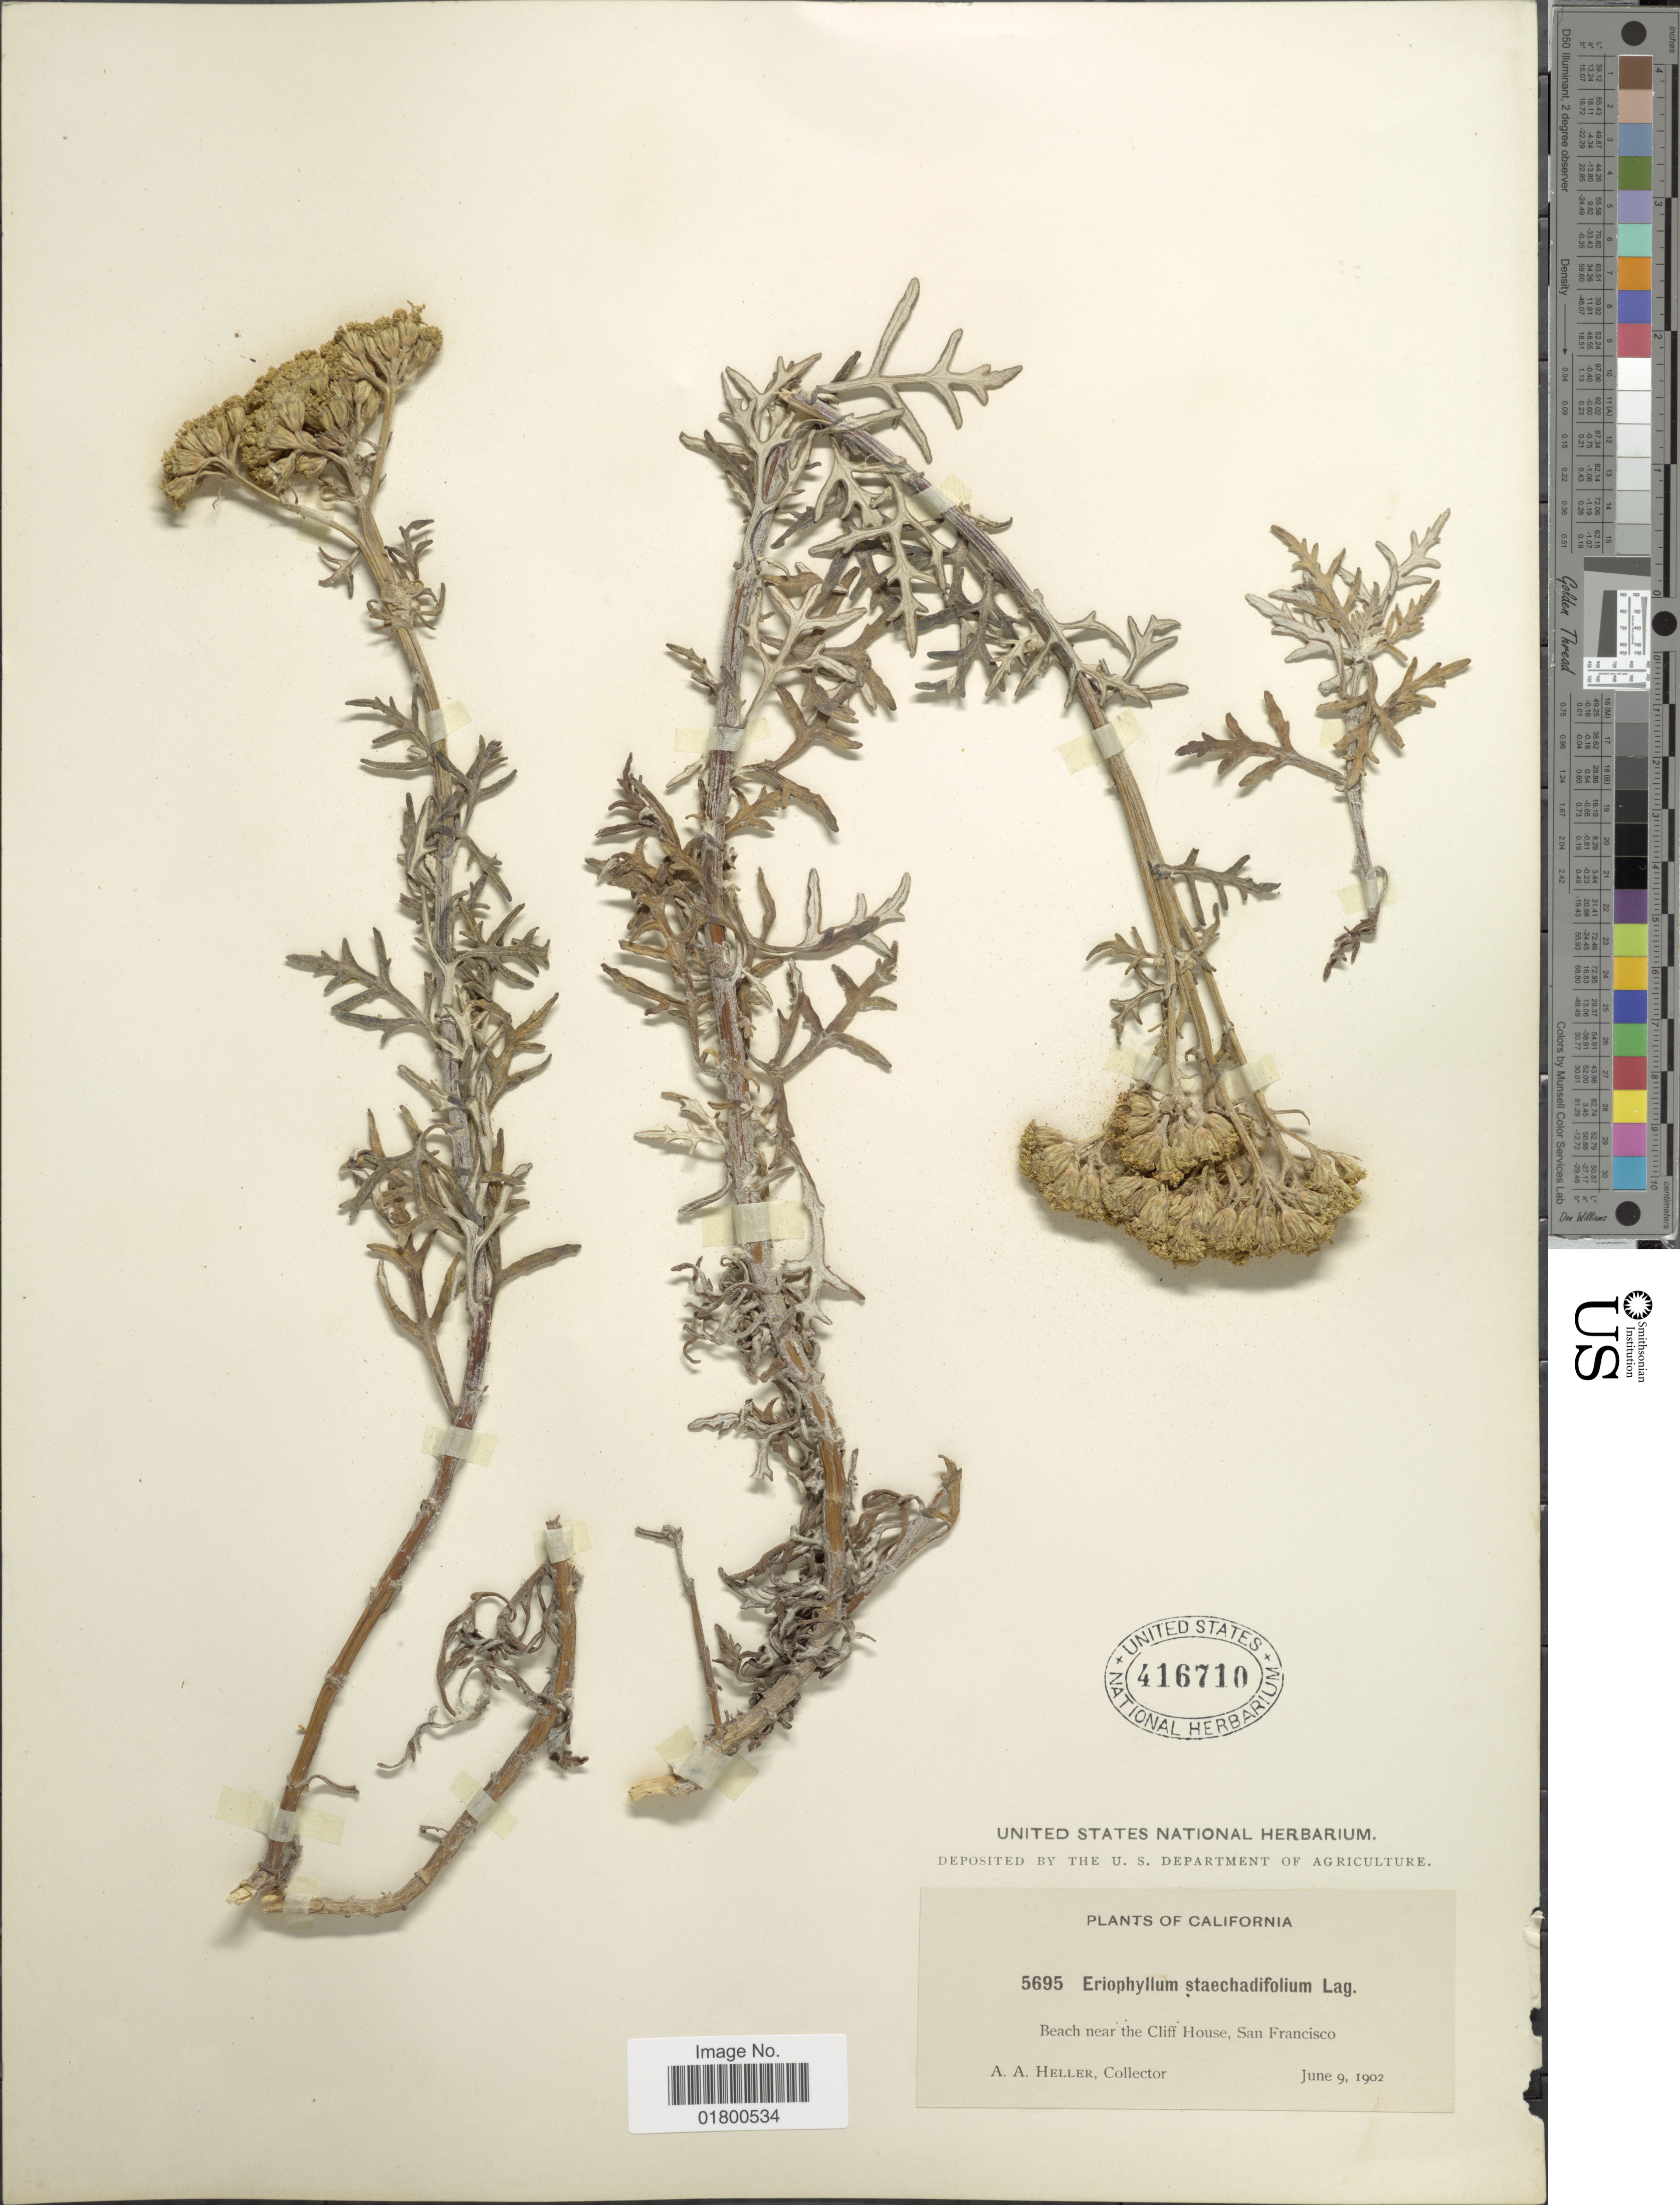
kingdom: Plantae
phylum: Tracheophyta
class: Magnoliopsida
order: Asterales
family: Asteraceae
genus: Eriophyllum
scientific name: Eriophyllum staechadifolium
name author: Lag.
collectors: A. A. Heller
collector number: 5695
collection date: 1902-06-09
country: United States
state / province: California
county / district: San Francisco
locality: Beach near the Cliff House, San Francisco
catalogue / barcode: US 416710